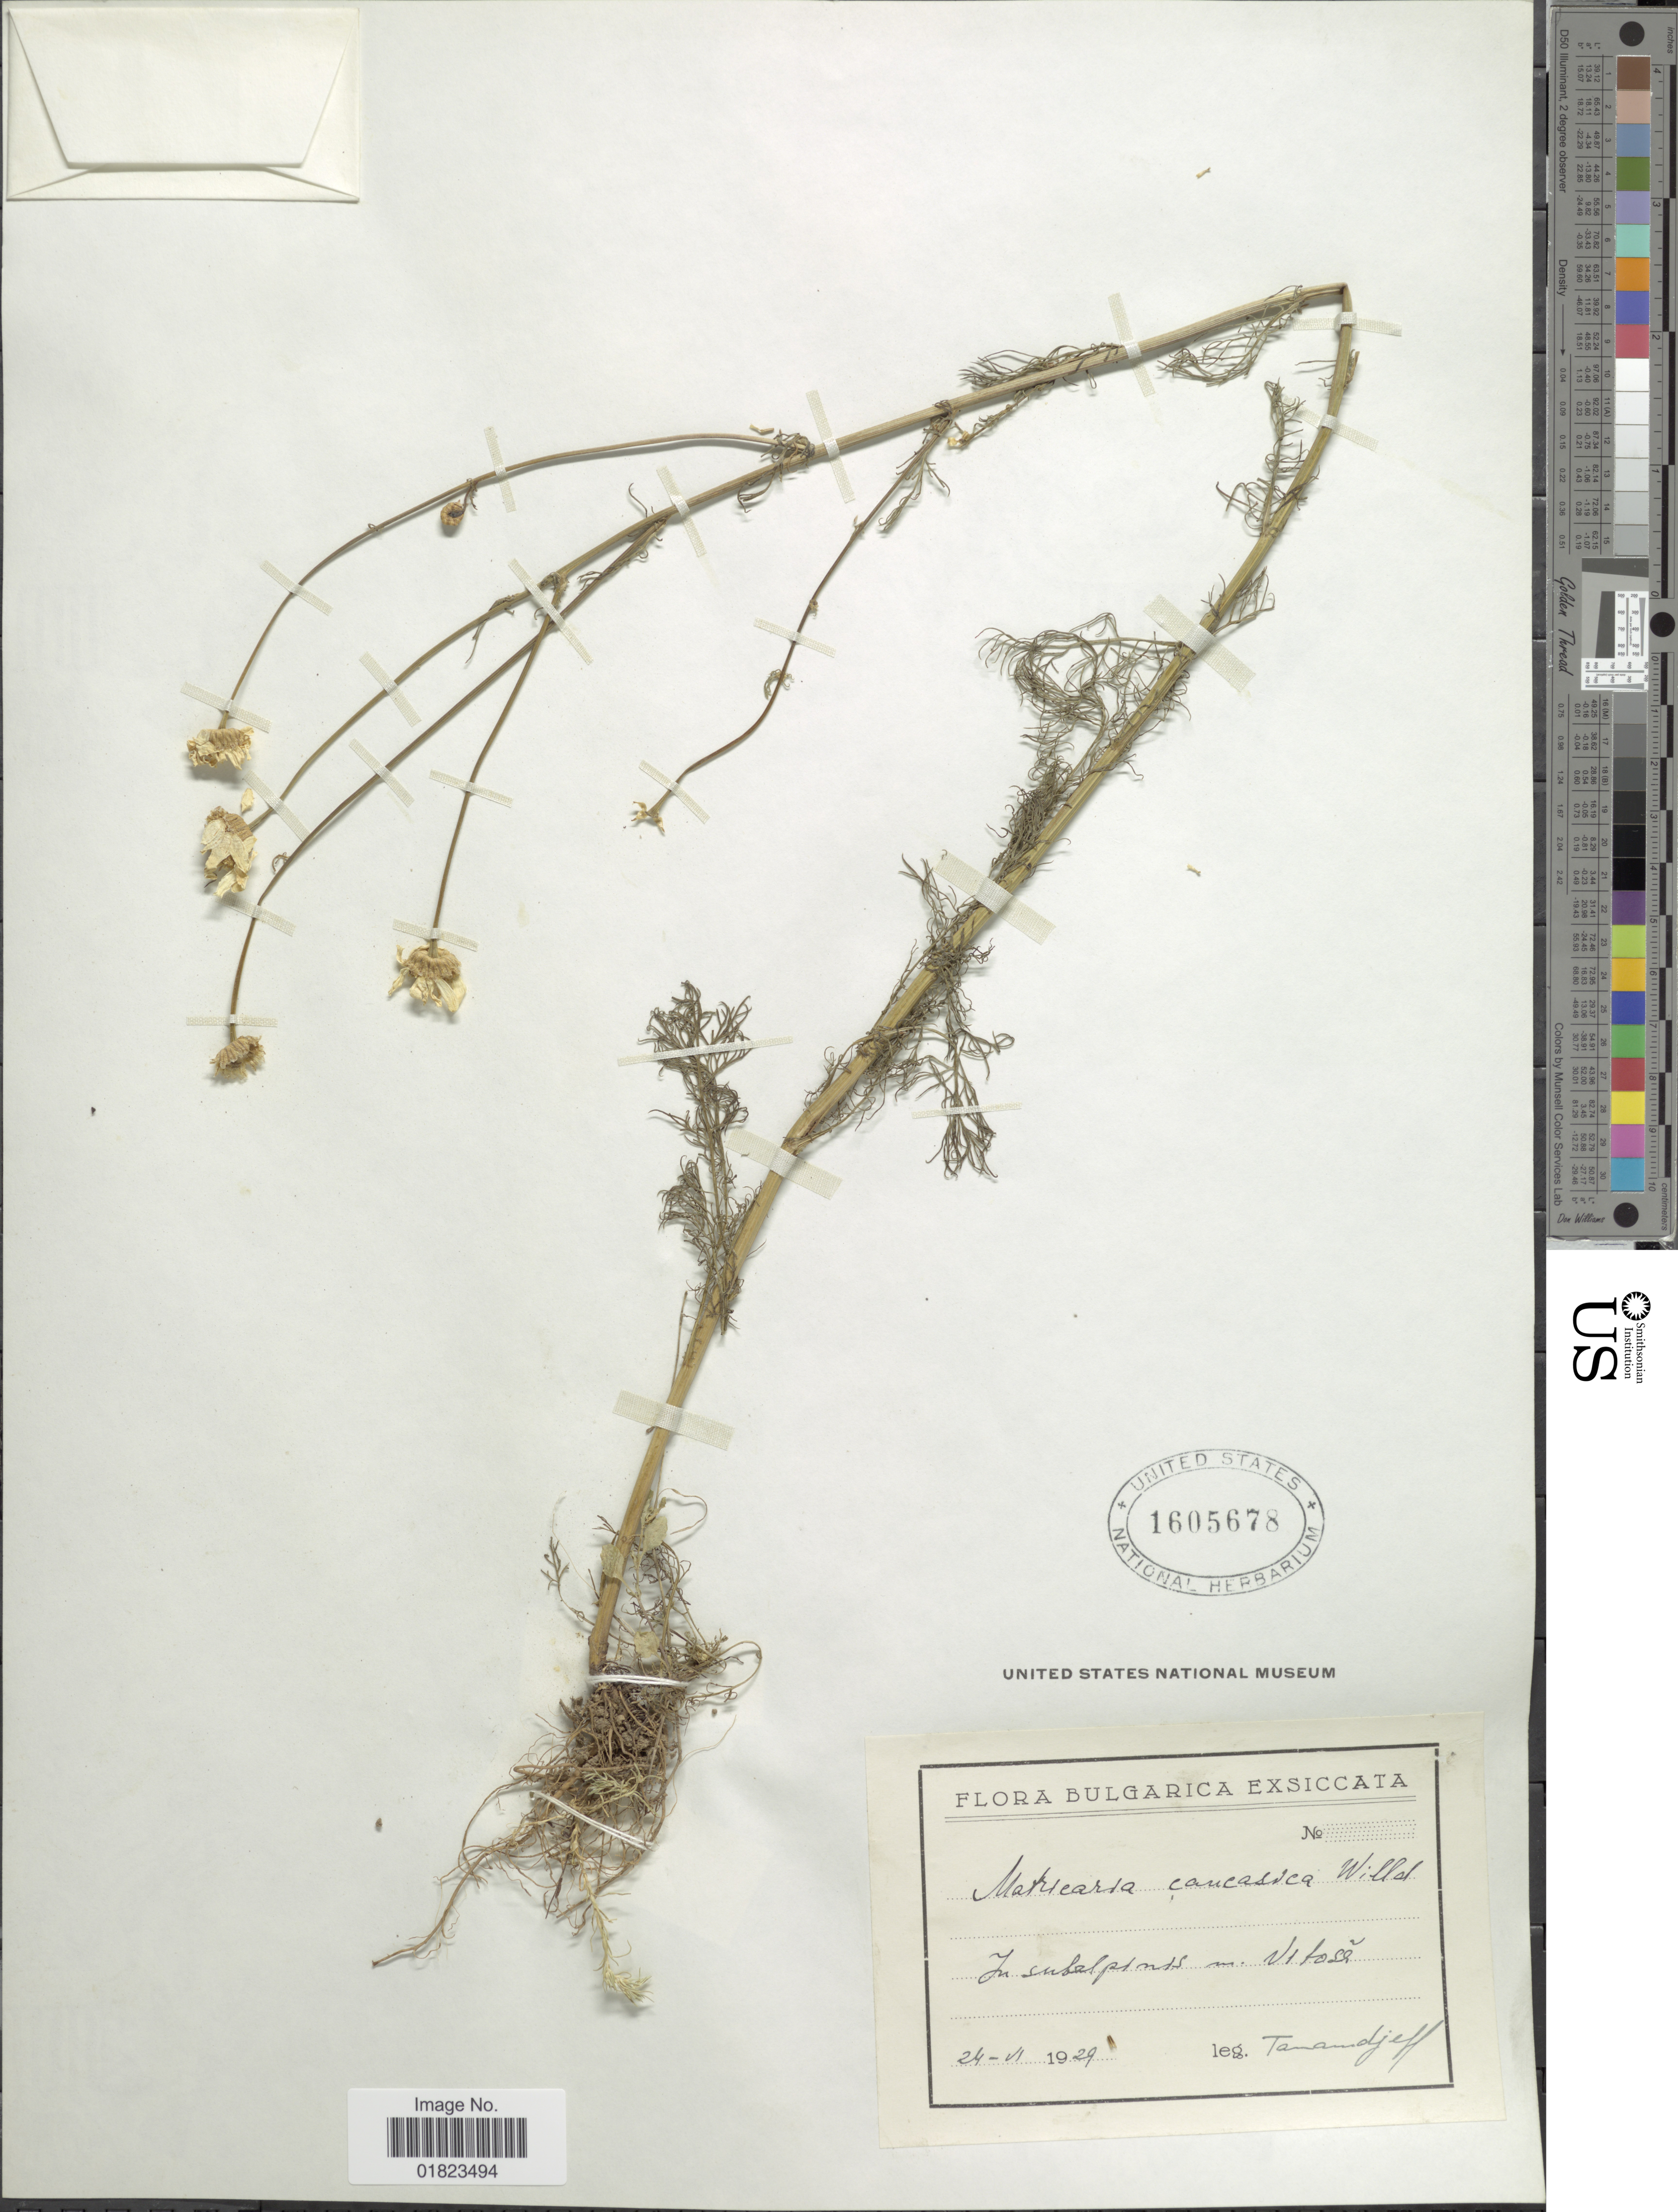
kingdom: Plantae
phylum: Tracheophyta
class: Magnoliopsida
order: Asterales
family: Asteraceae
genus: Tripleurospermum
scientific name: Tripleurospermum caucasicum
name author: (Willd.) Poir.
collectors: -. Tamamdjeff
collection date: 1929-06-21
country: Bulgaria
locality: Bulgarica. In subalpinis im. Vitose. [interpreted]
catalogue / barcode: US 1605678